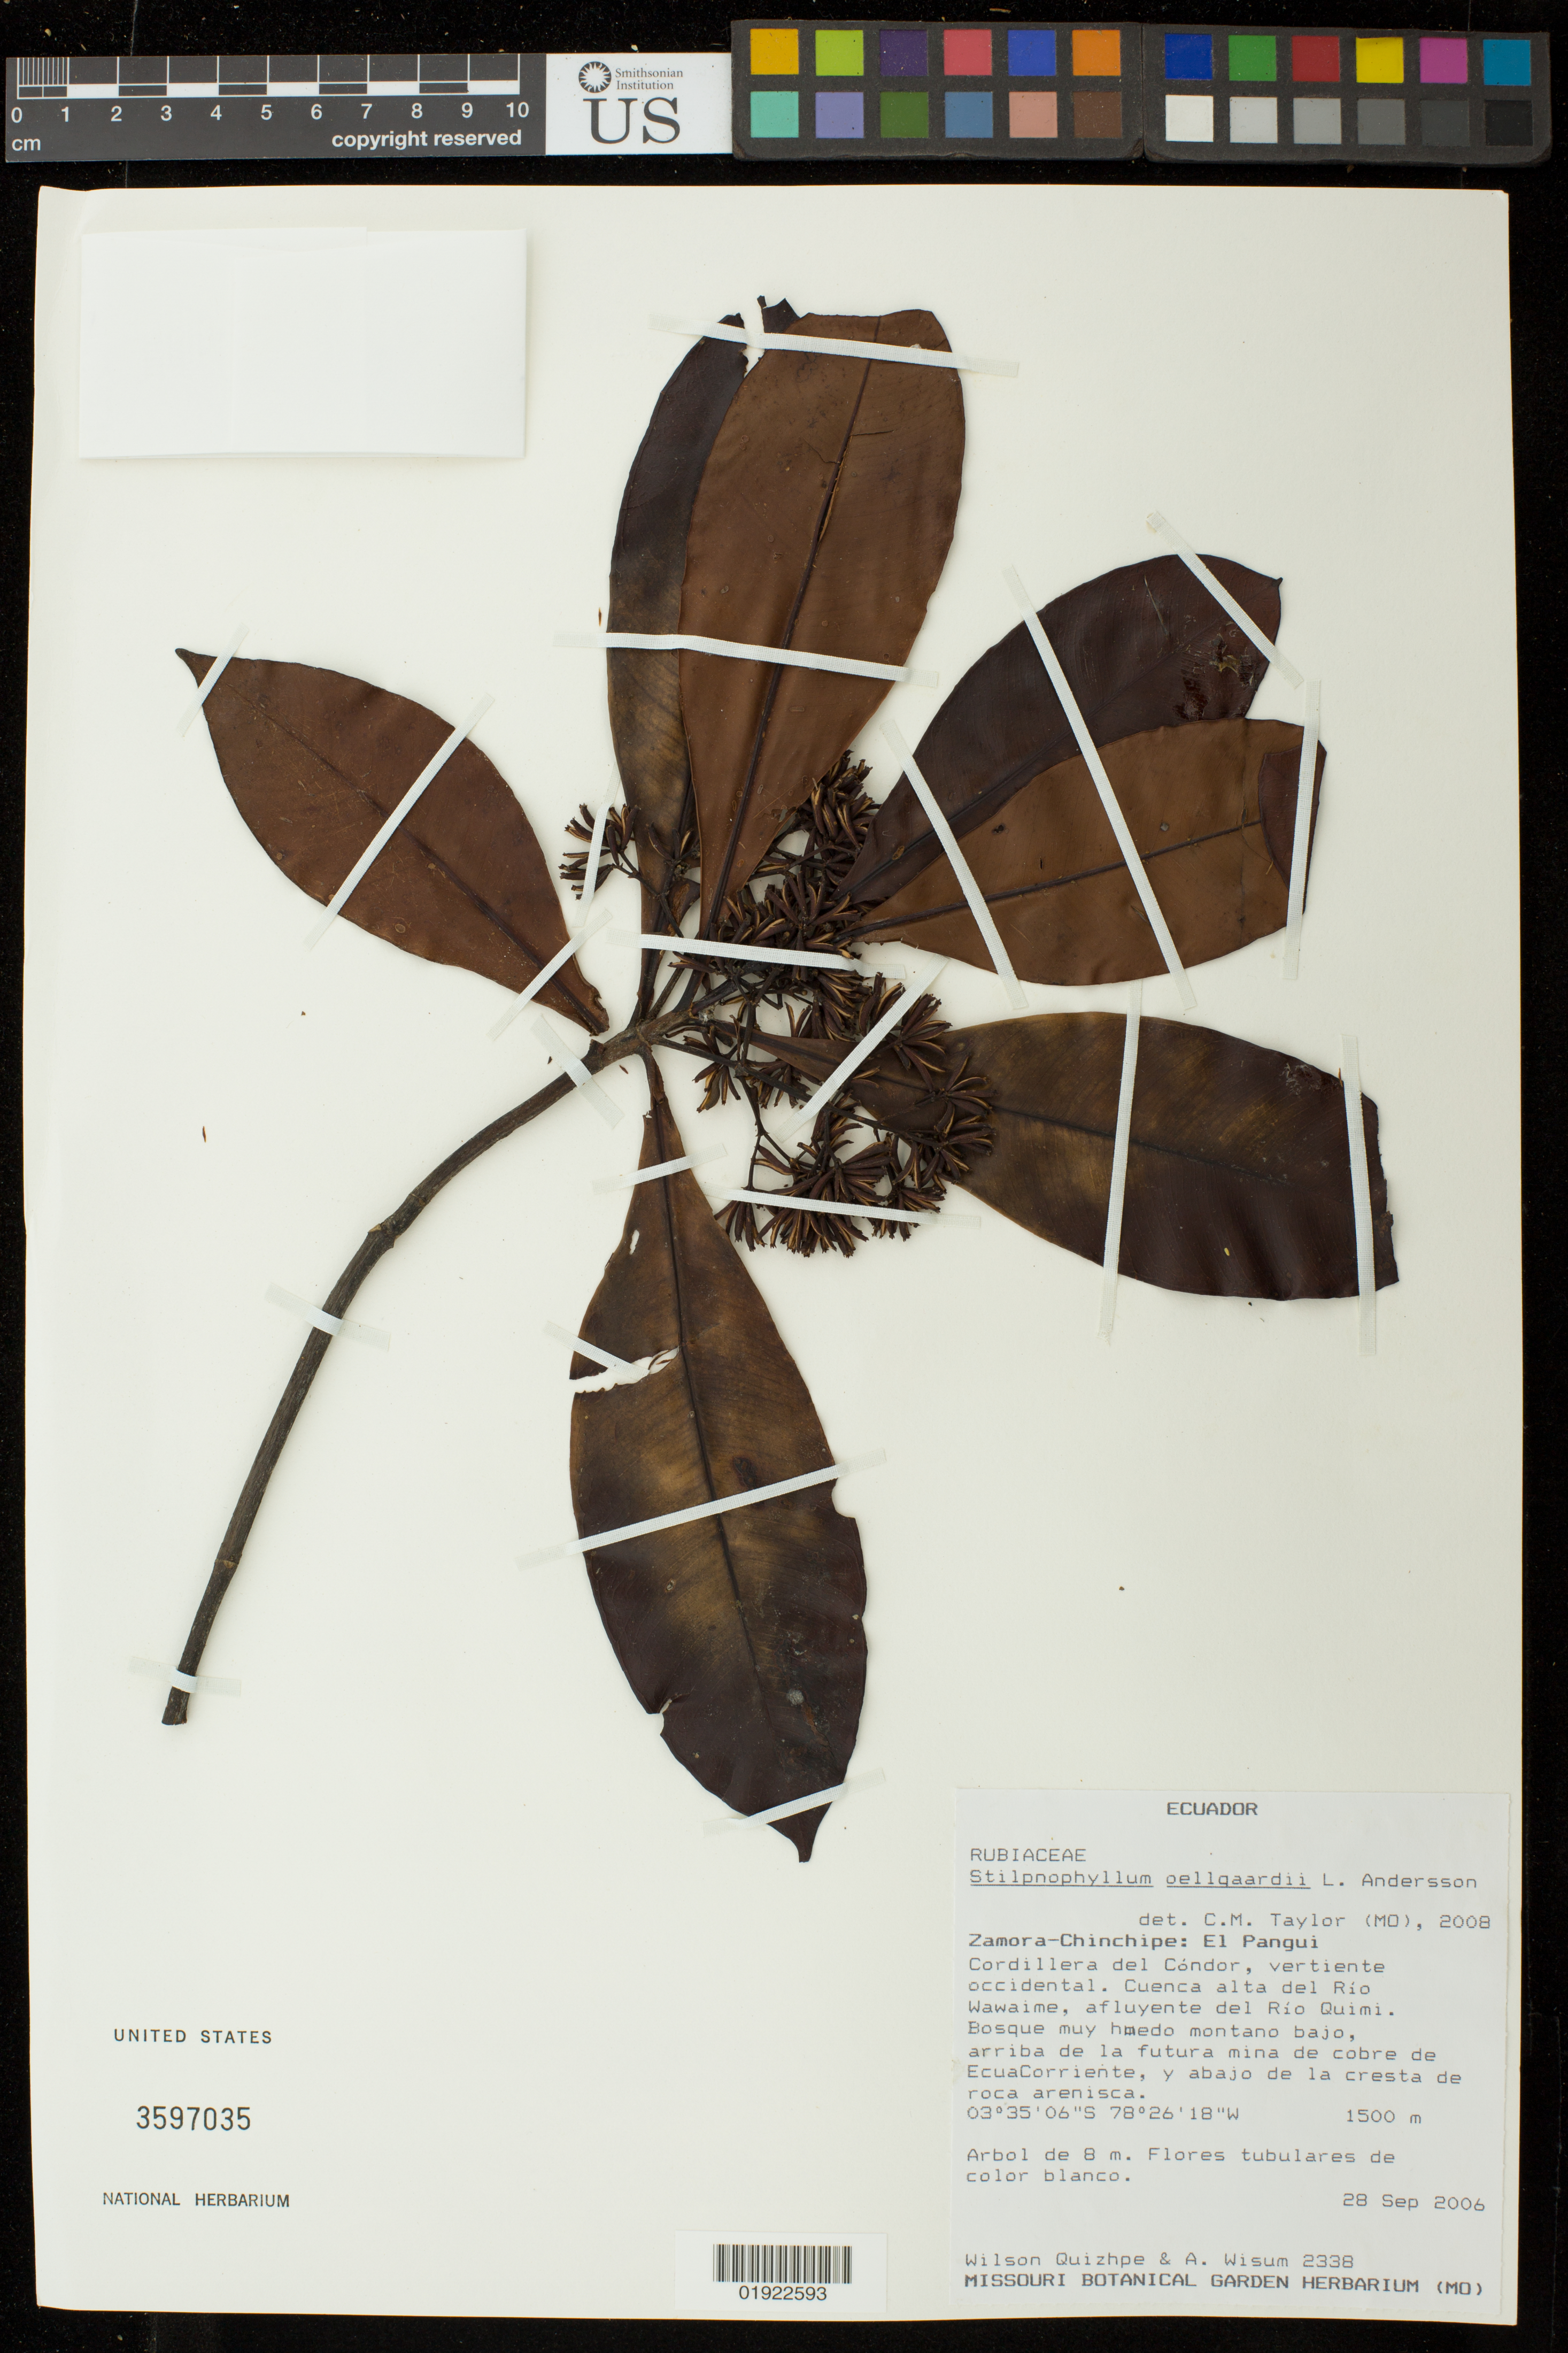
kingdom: Plantae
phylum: Tracheophyta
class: Magnoliopsida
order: Gentianales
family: Rubiaceae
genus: Stilpnophyllum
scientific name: Stilpnophyllum oellgaardii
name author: L. Andersson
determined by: Taylor, Charlotte M.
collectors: W. Quizhpe & A. Wisum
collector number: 2338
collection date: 2006-09-28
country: Ecuador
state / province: Zamora-Chinchipe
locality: El Pangui. Cordillera del Condor, vertiente occidental. Cuenca alta del Rio Wawaime, afluyente del Rio Quimi.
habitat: Bosque muy humedo montano bajo, arriba de la futura mina de cobre de EcuaCorriente y abajo de la cresta de roca arsenica.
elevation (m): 1500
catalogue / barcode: US 3597035